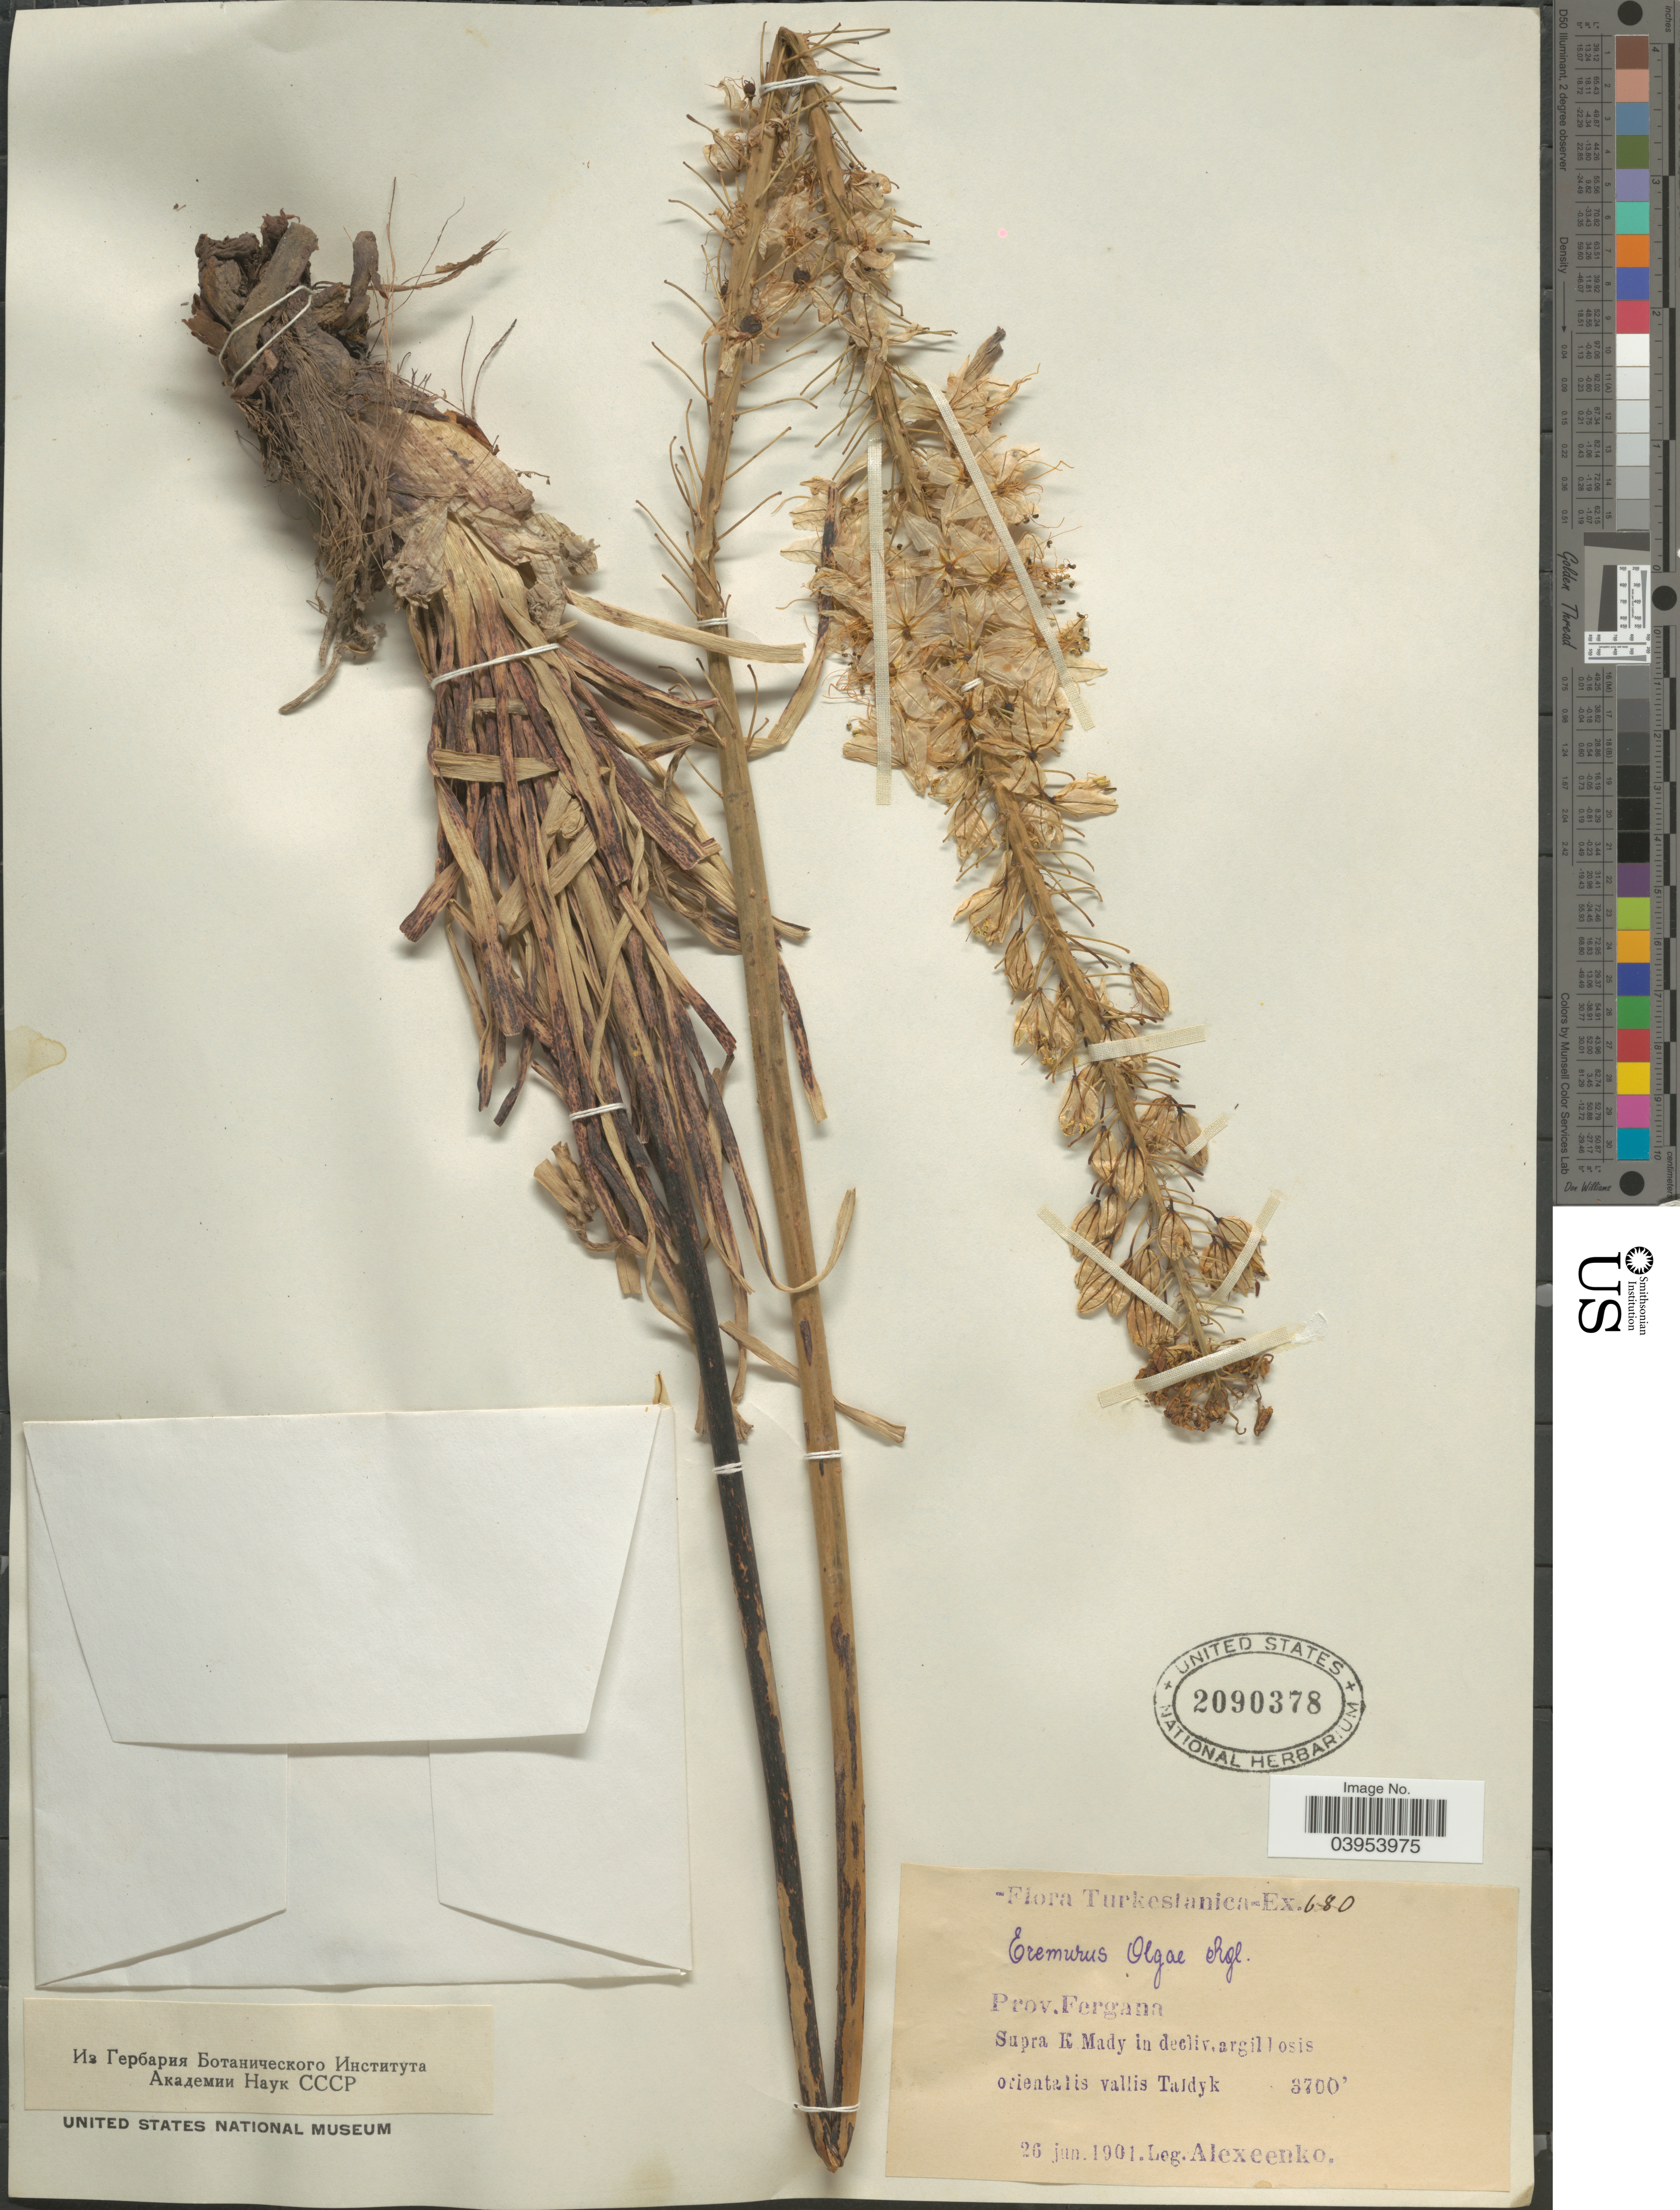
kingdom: Plantae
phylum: Tracheophyta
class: Liliopsida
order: Asparagales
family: Asphodelaceae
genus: Eremurus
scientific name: Eremurus olgae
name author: Regel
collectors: Alexeenko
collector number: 680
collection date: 1901-06-26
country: Kyrgyzstan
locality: Turkestanica. Prov. Fergana. Supra K Mady in decliv. argillosis orientalis vallis Taldyk.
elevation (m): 1128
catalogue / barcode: US 2090378